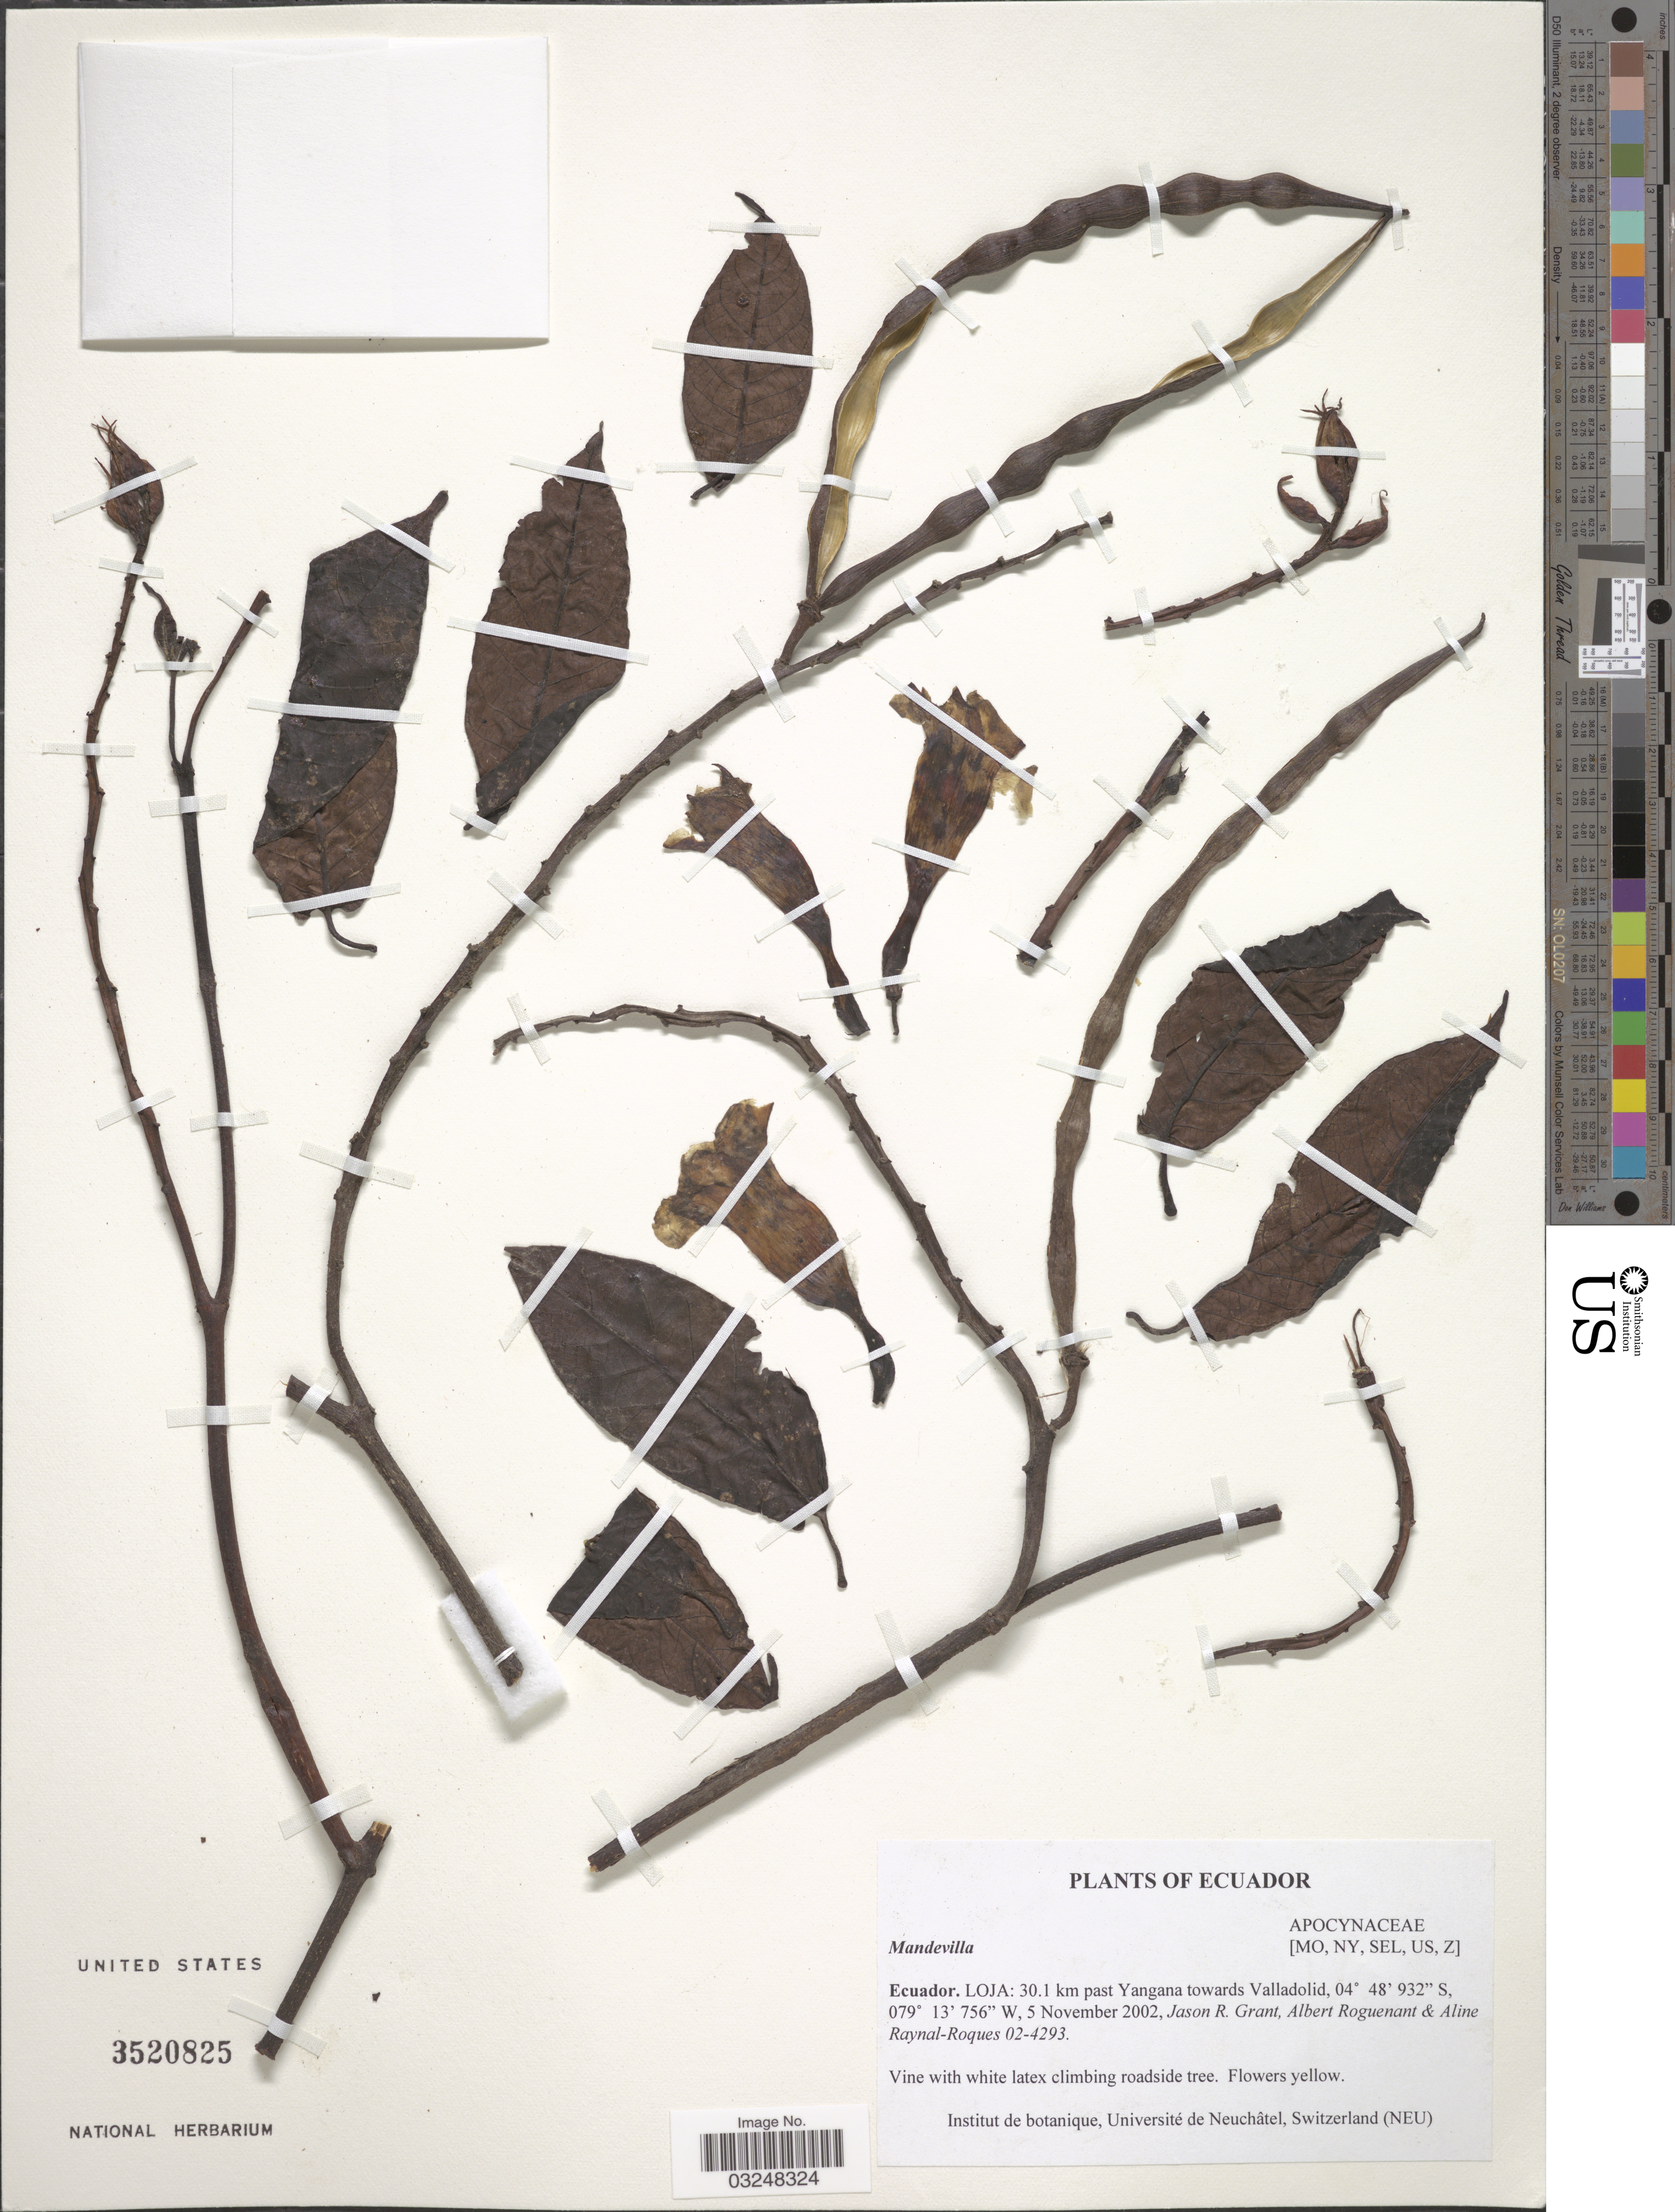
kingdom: Plantae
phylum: Tracheophyta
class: Magnoliopsida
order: Gentianales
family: Apocynaceae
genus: Mandevilla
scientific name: Mandevilla sp.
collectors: J. Grant, A. Roguenant & A. M. Raynal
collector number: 02-4293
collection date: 2002-11-05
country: Ecuador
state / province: Loja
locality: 30.1 km past Yangana towards Valladolid.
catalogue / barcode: US 3520825